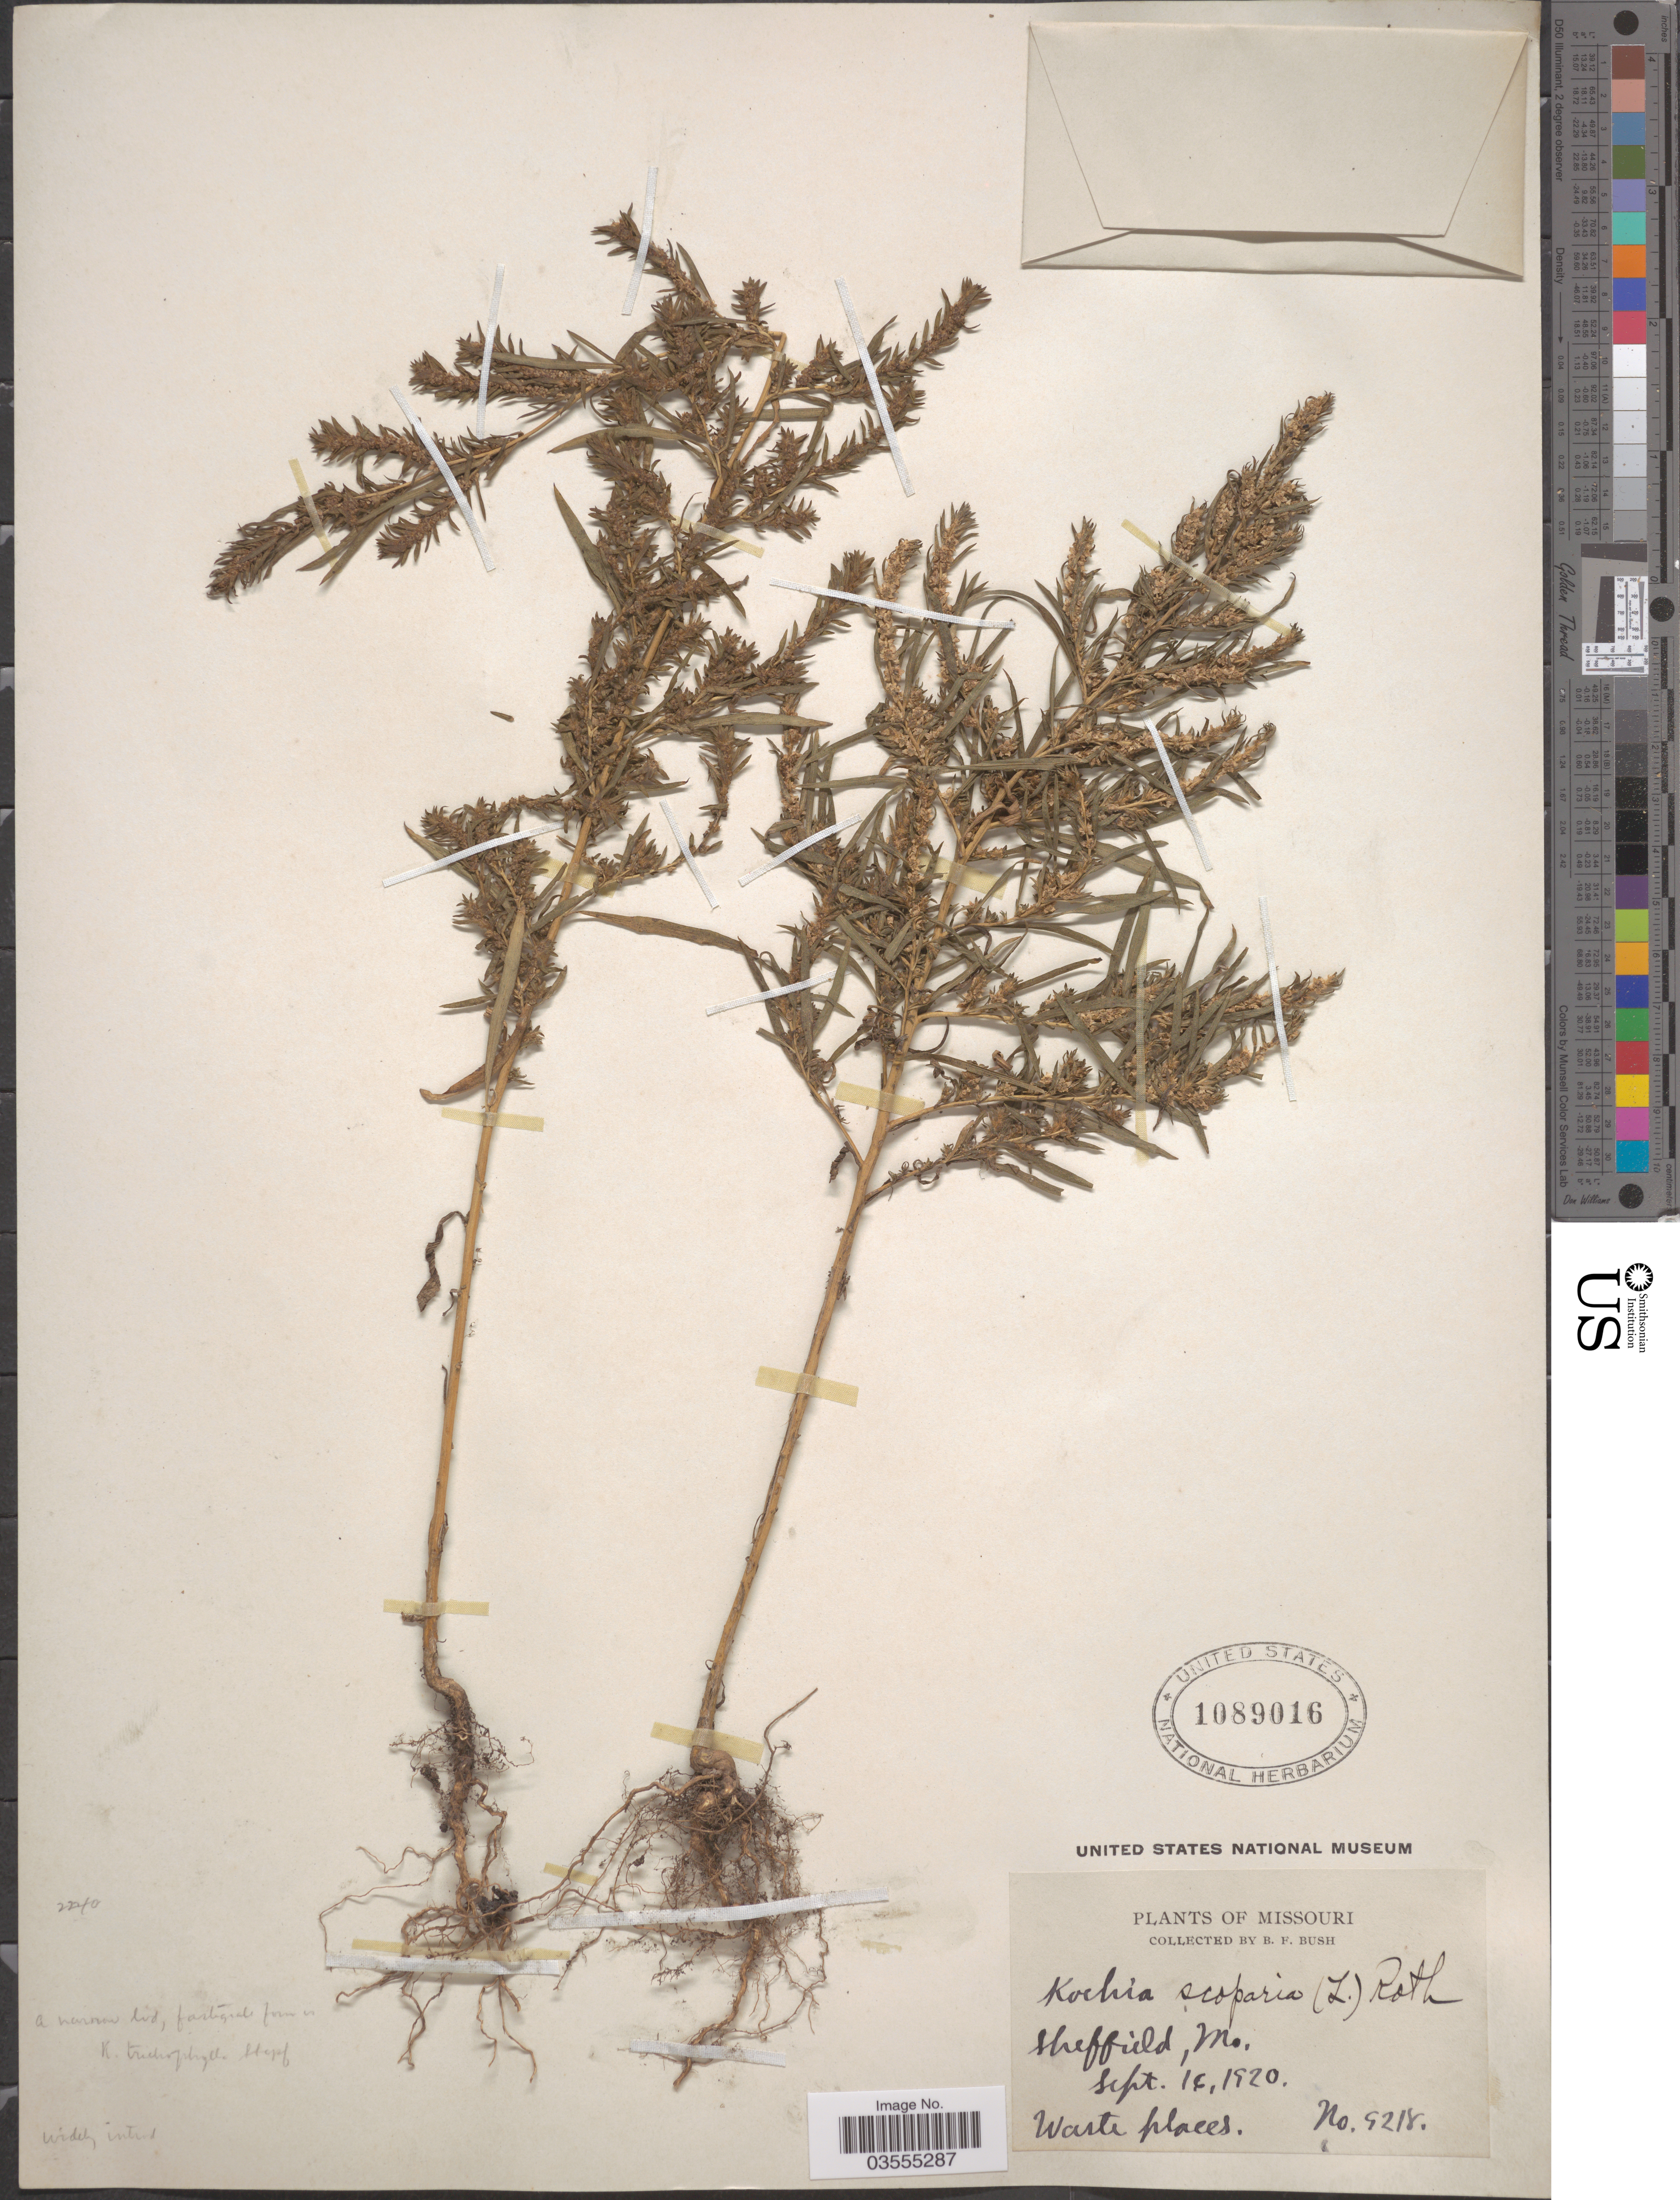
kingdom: Plantae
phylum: Tracheophyta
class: Magnoliopsida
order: Caryophyllales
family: Amaranthaceae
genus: Bassia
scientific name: Bassia scoparia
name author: (L.) Voss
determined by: U.S. National Herbarium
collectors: B. F. Bush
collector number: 9218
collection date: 1920-09-16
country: United States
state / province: Missouri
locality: Sheffield.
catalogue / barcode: US 1089016